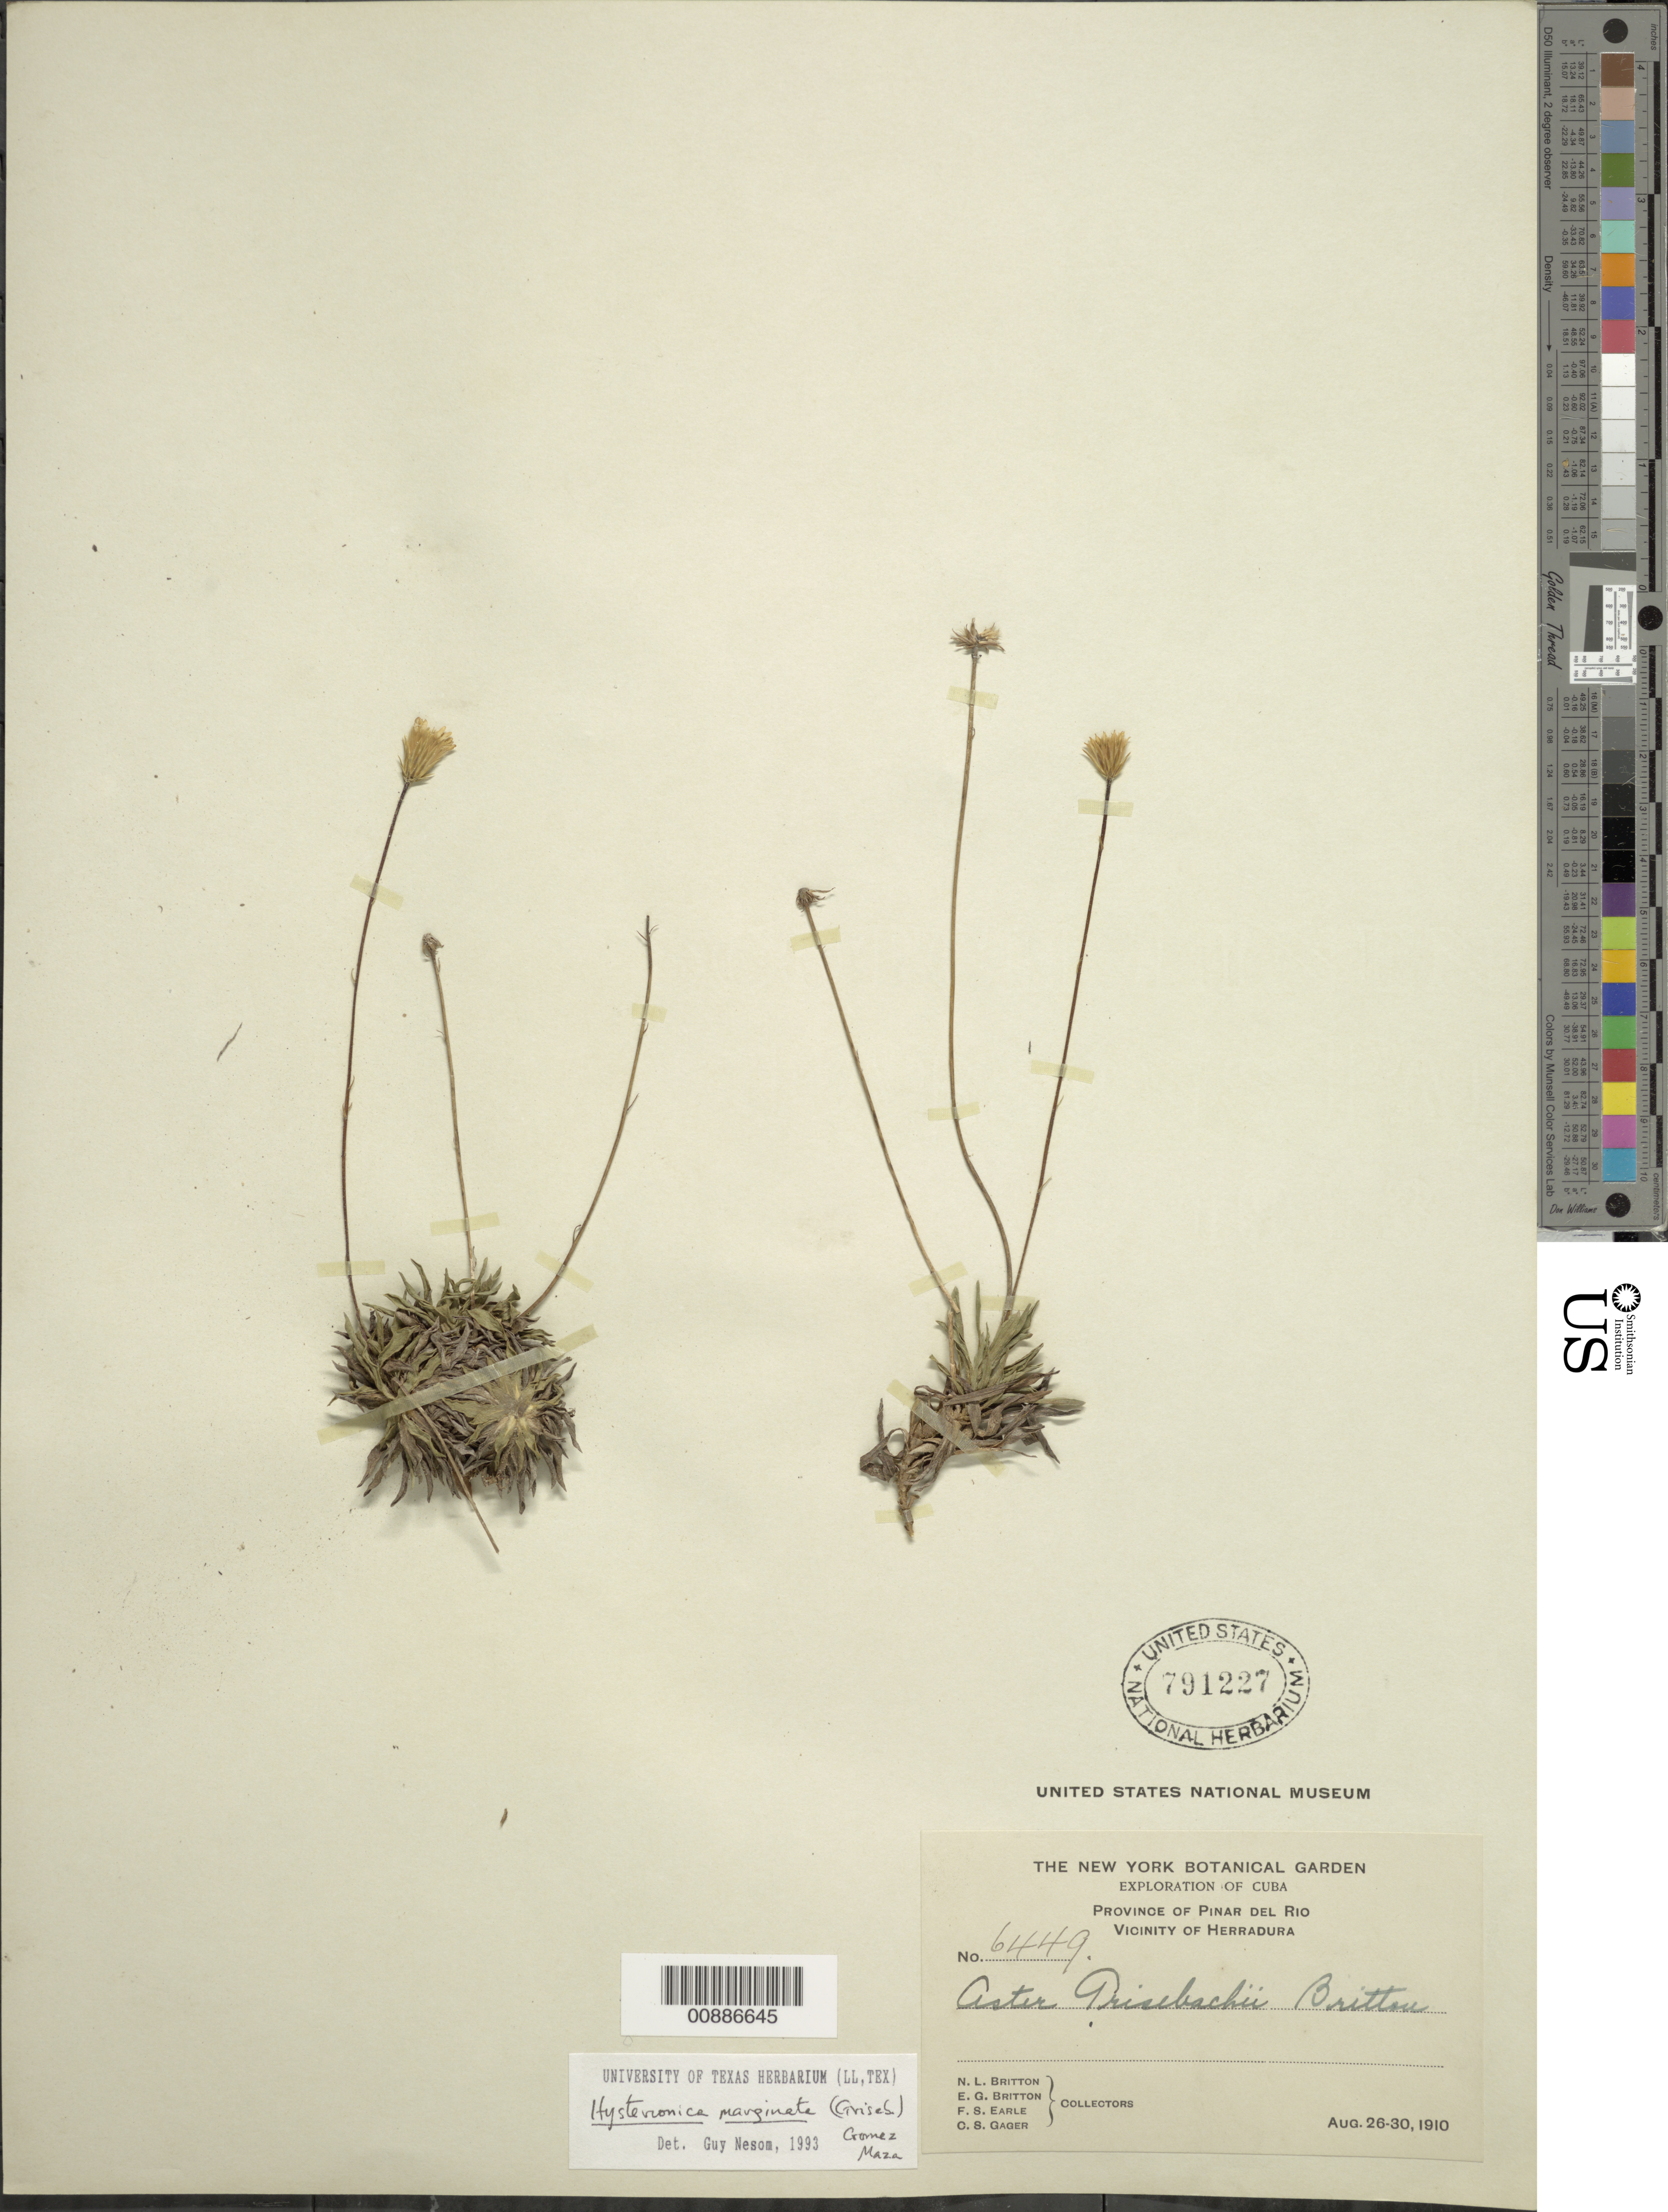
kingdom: Plantae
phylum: Tracheophyta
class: Magnoliopsida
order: Asterales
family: Asteraceae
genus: Neja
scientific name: Neja marginata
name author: (Griseb.) G.L. Nesom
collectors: N. Britton, E. G. Britton, F. S. Earle & C. Gager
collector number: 6449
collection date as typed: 26 Aug 1910 to 30 Aug 1910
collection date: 1910-08-26/1910-08-30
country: Cuba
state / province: Pinar del Río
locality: Vicinity of Herradura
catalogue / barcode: US 791227